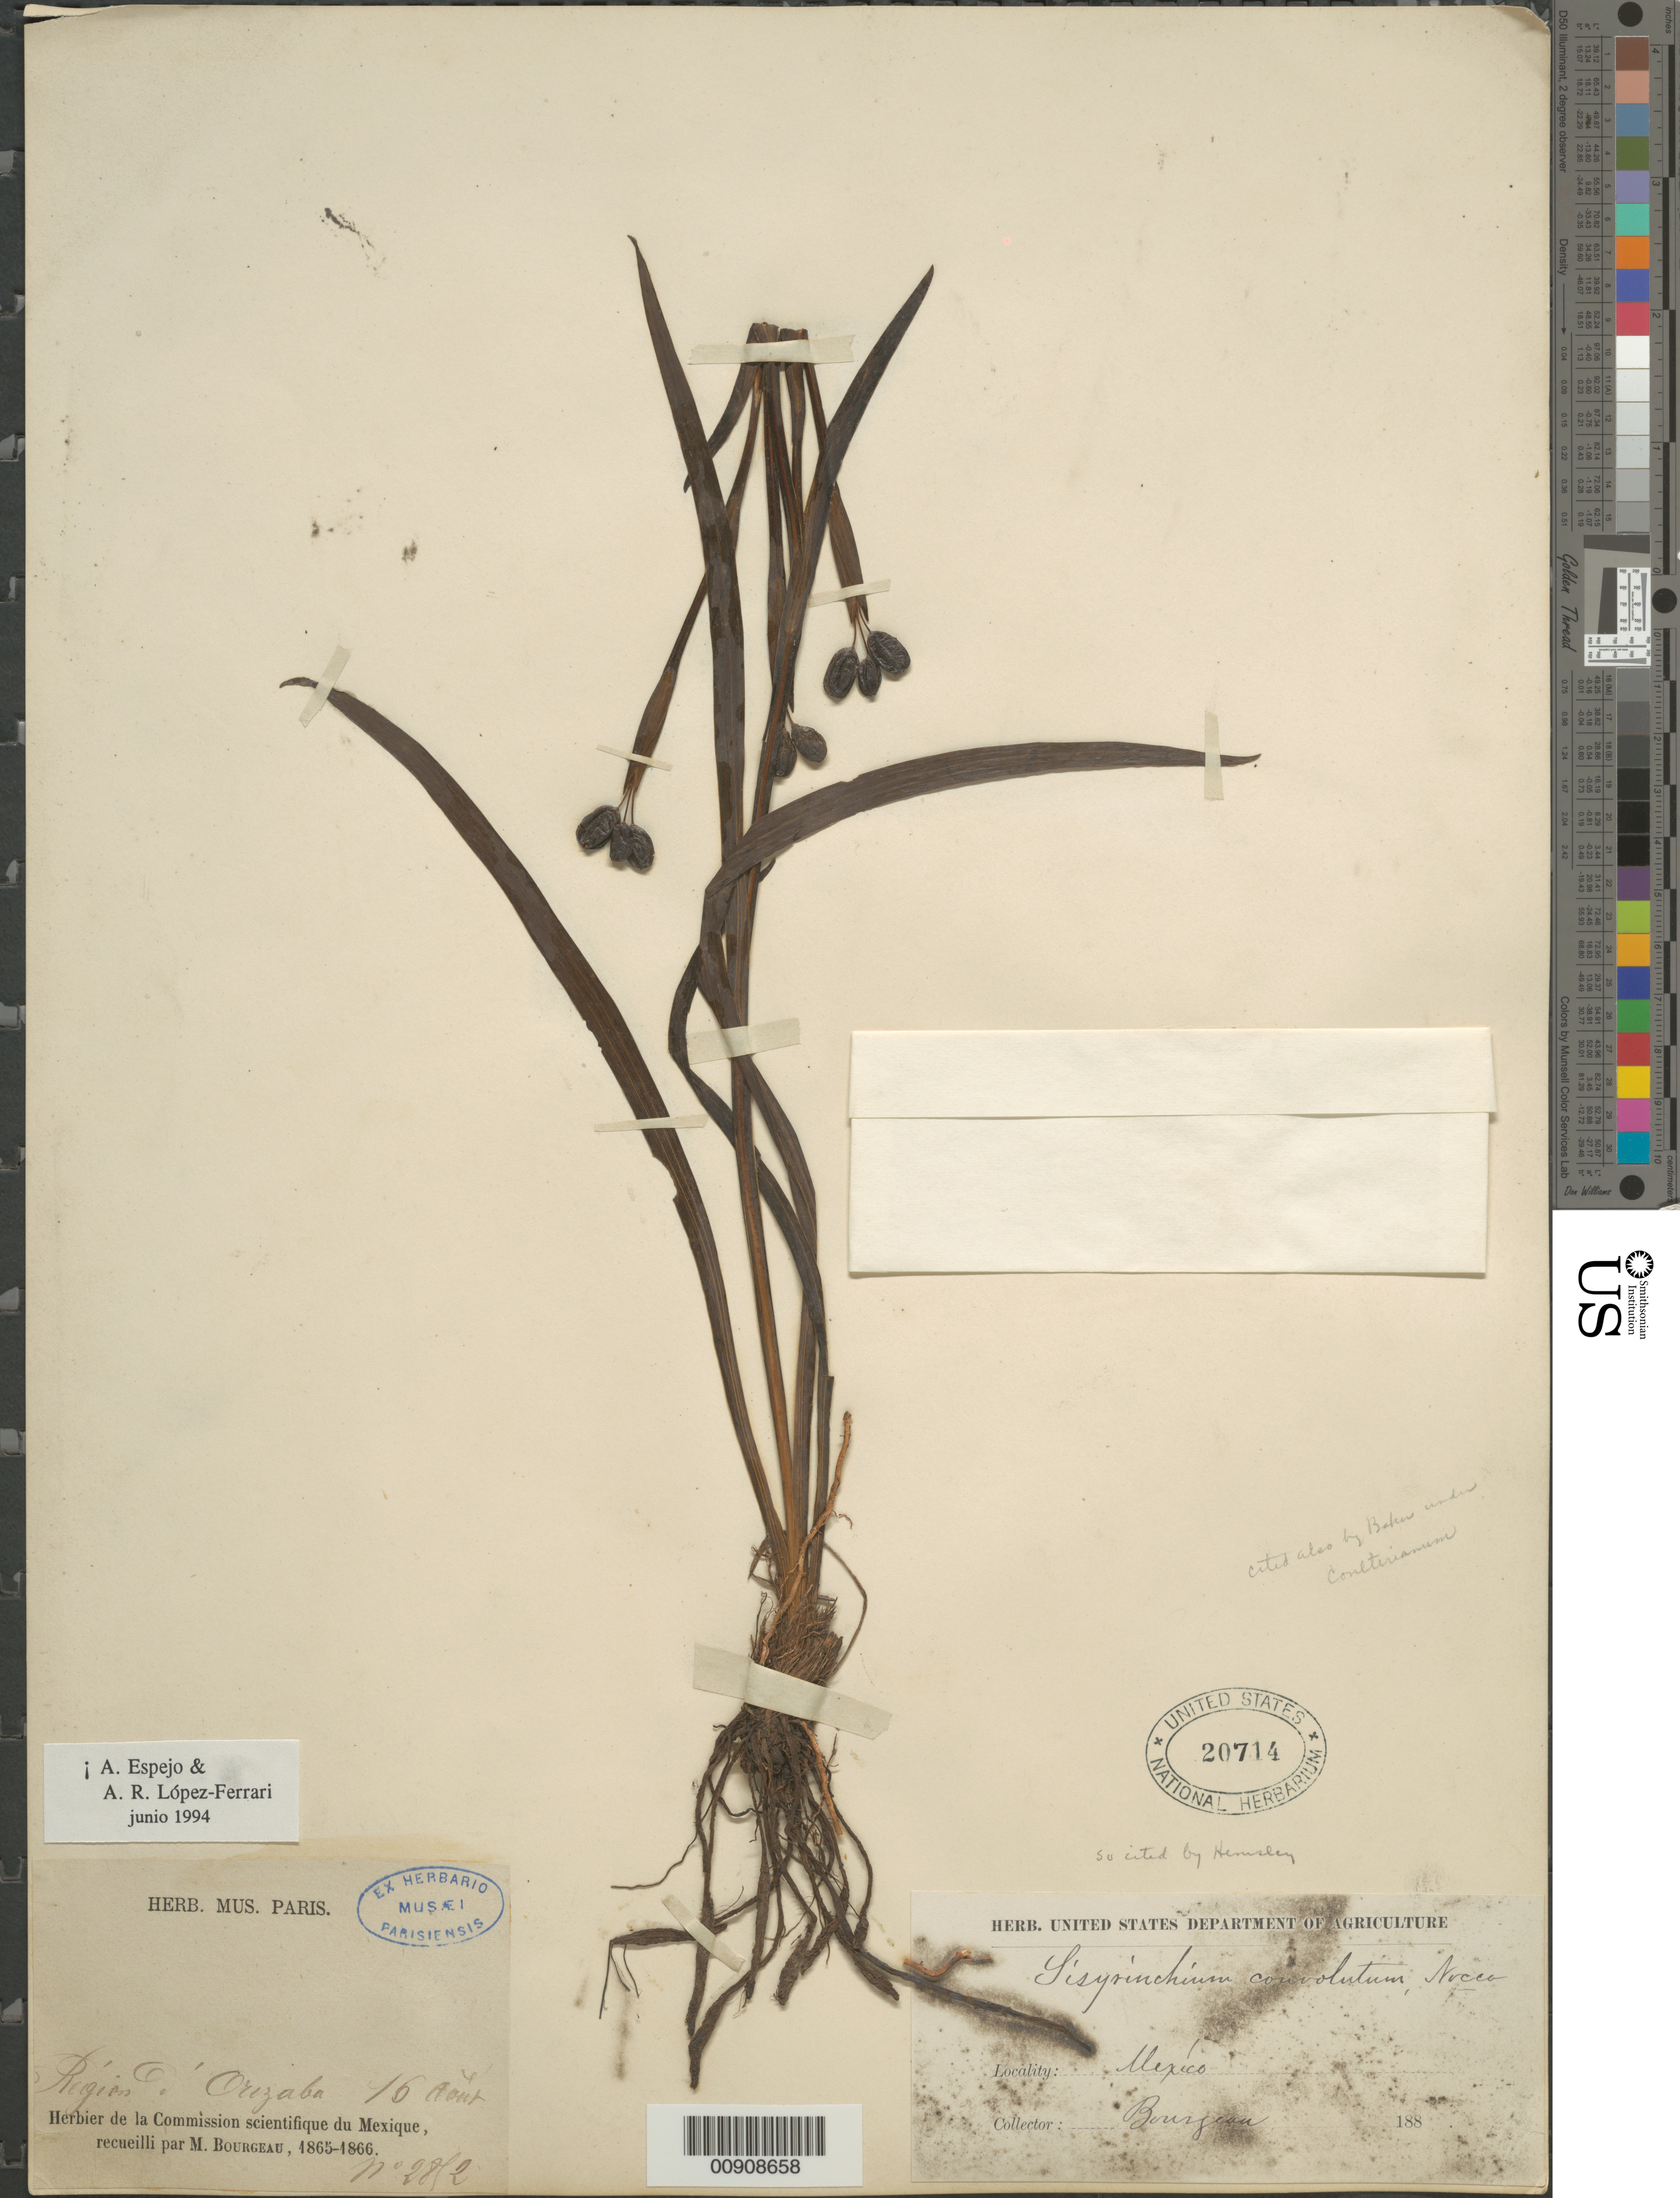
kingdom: Plantae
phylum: Tracheophyta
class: Liliopsida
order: Asparagales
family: Iridaceae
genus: Sisyrinchium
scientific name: Sisyrinchium convolutum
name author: Nocca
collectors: E. Bourgeau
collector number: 2852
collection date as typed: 16 Aug 1865 or 16 Aug 1866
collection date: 1865-08-16 or 1866-08-16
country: Mexico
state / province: Veracruz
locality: Region D'Orizaba.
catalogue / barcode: US 20714